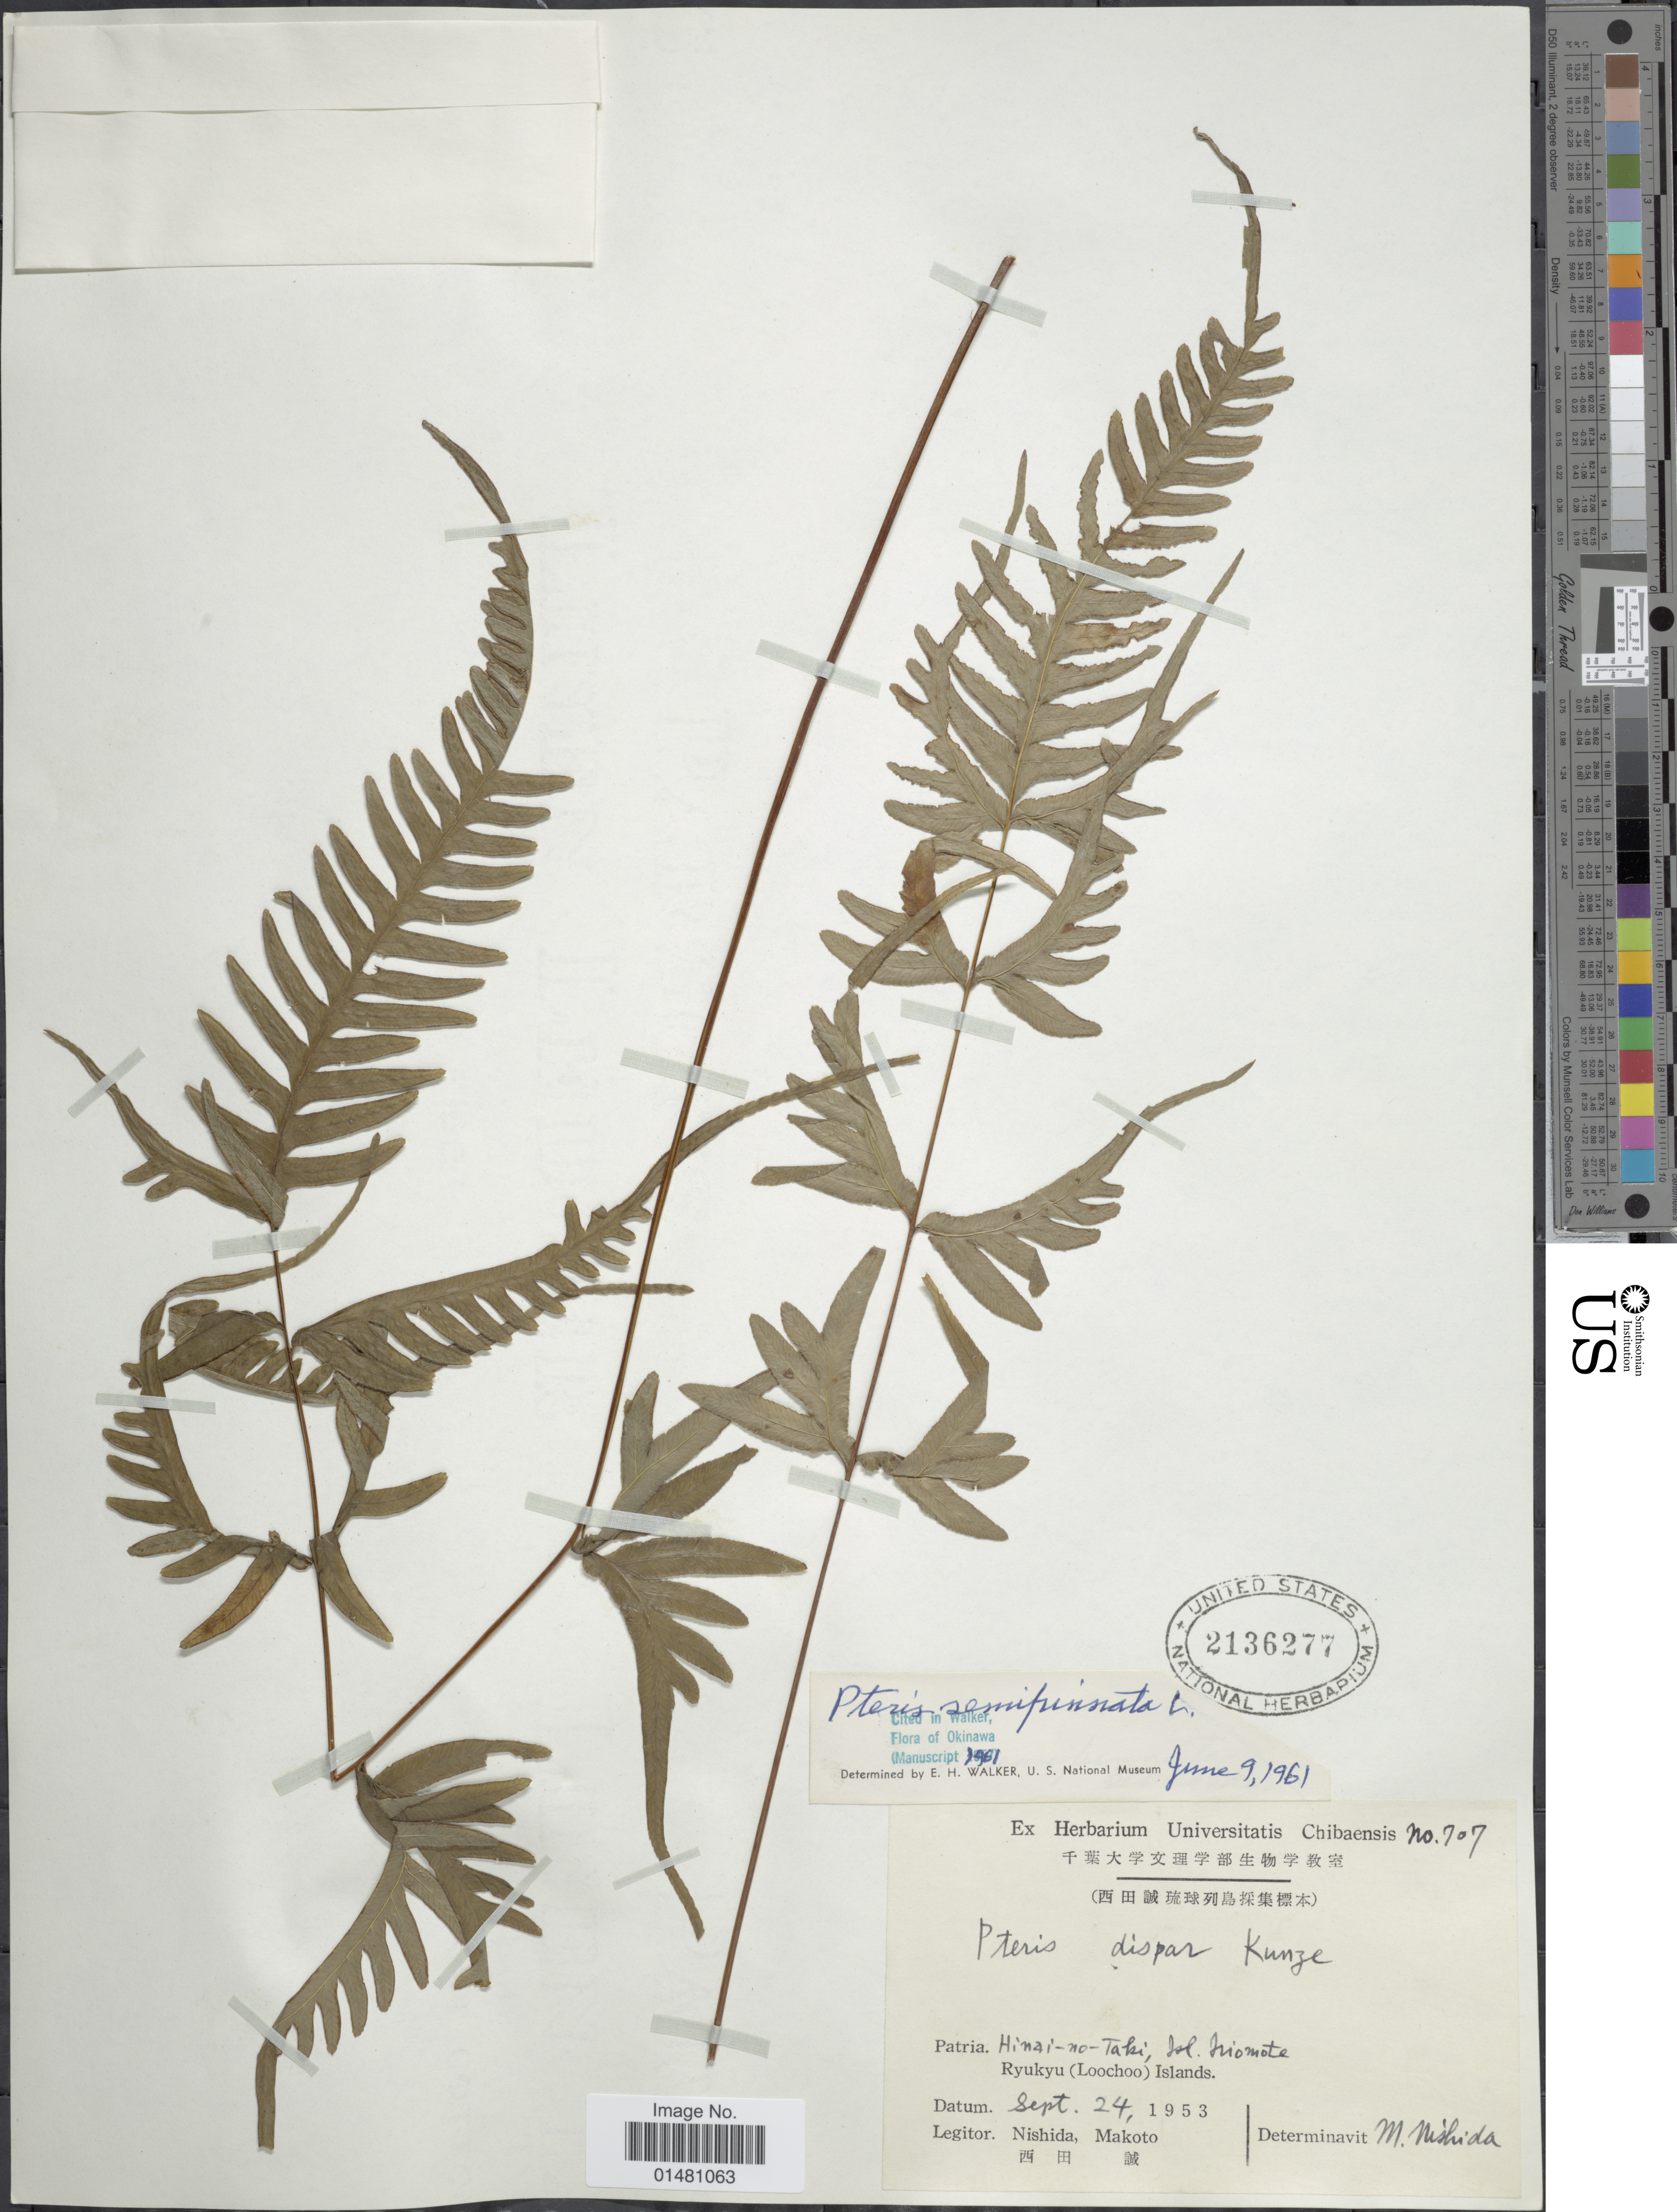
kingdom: Plantae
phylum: Tracheophyta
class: Polypodiopsida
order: Polypodiales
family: Pteridaceae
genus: Pteris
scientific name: Pteris semipinnata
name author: L.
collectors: M. Nishida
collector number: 707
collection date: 1953-09-24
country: Japan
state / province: Okinawa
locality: Hinai-o-Taki; Isl Iriomote Ryukyu (Loochoo) Islands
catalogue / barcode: US 2136277